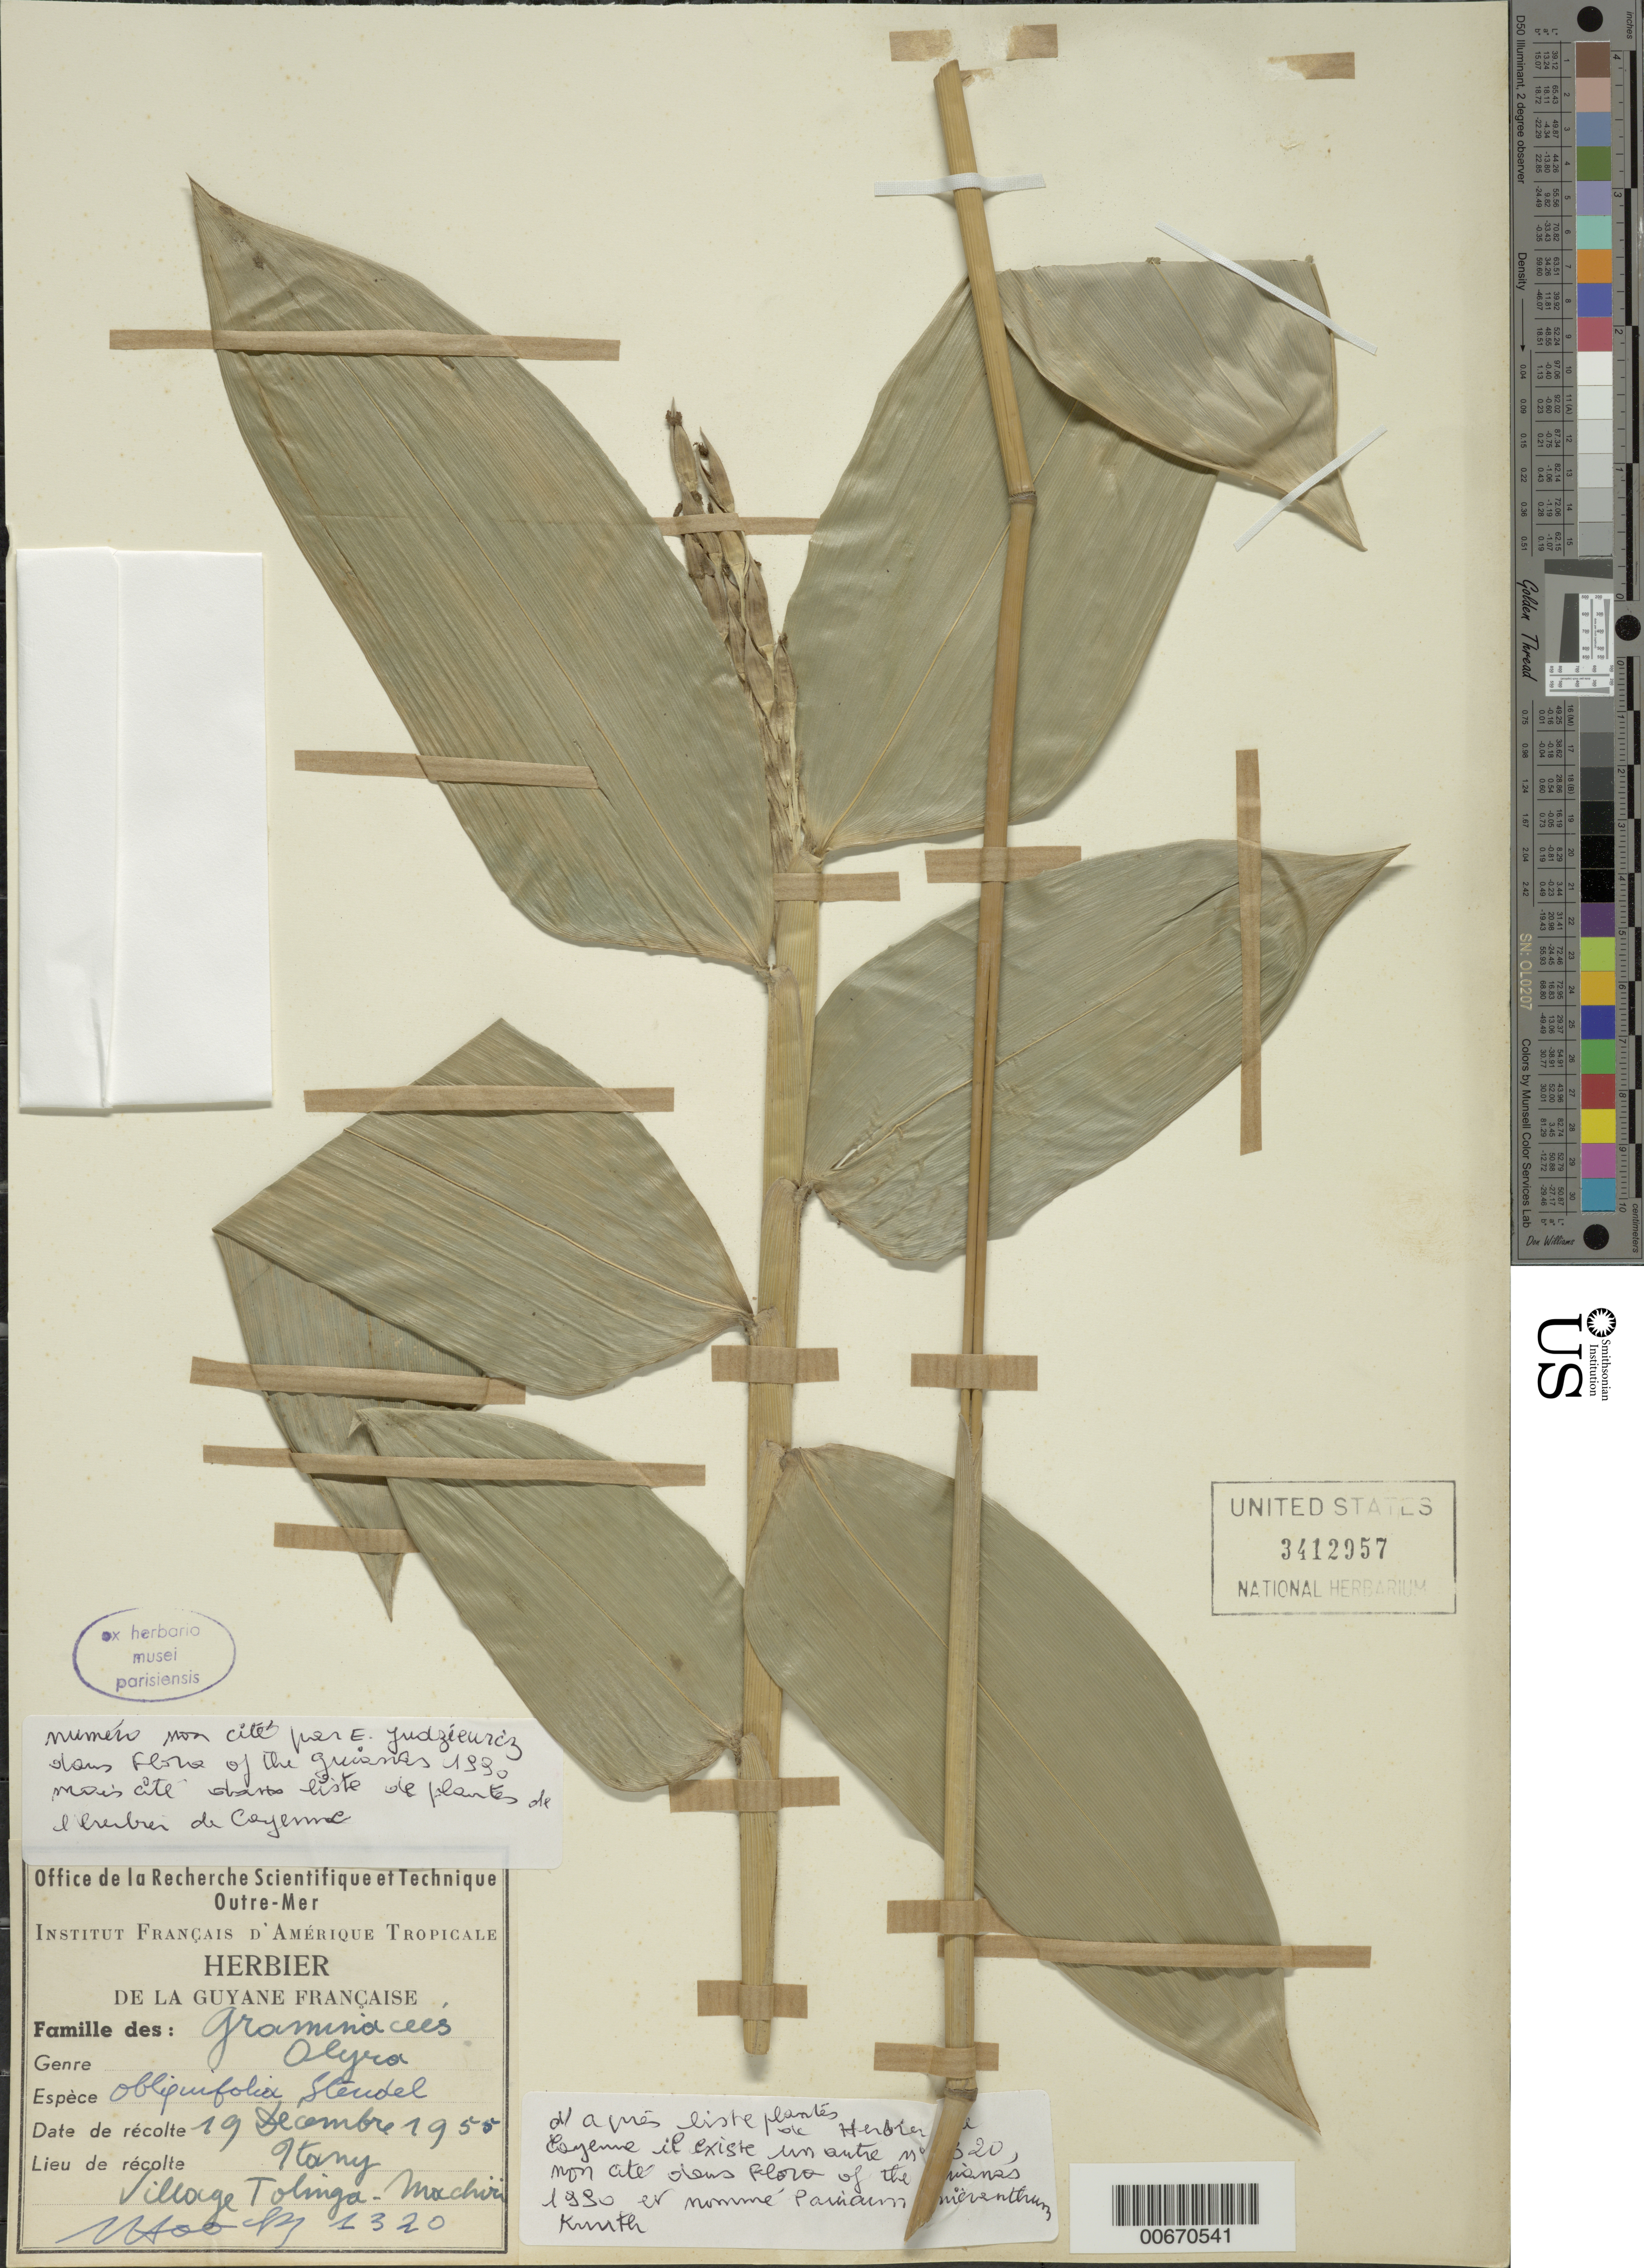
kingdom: Plantae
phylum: Tracheophyta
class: Liliopsida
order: Poales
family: Poaceae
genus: Olyra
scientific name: Olyra obliquifolia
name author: Steud.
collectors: J. Hoock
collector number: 1320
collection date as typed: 19-Dec-55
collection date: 1955-12-19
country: French Guiana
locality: Litani, Village Tolinga-Machiri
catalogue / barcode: US 3412957